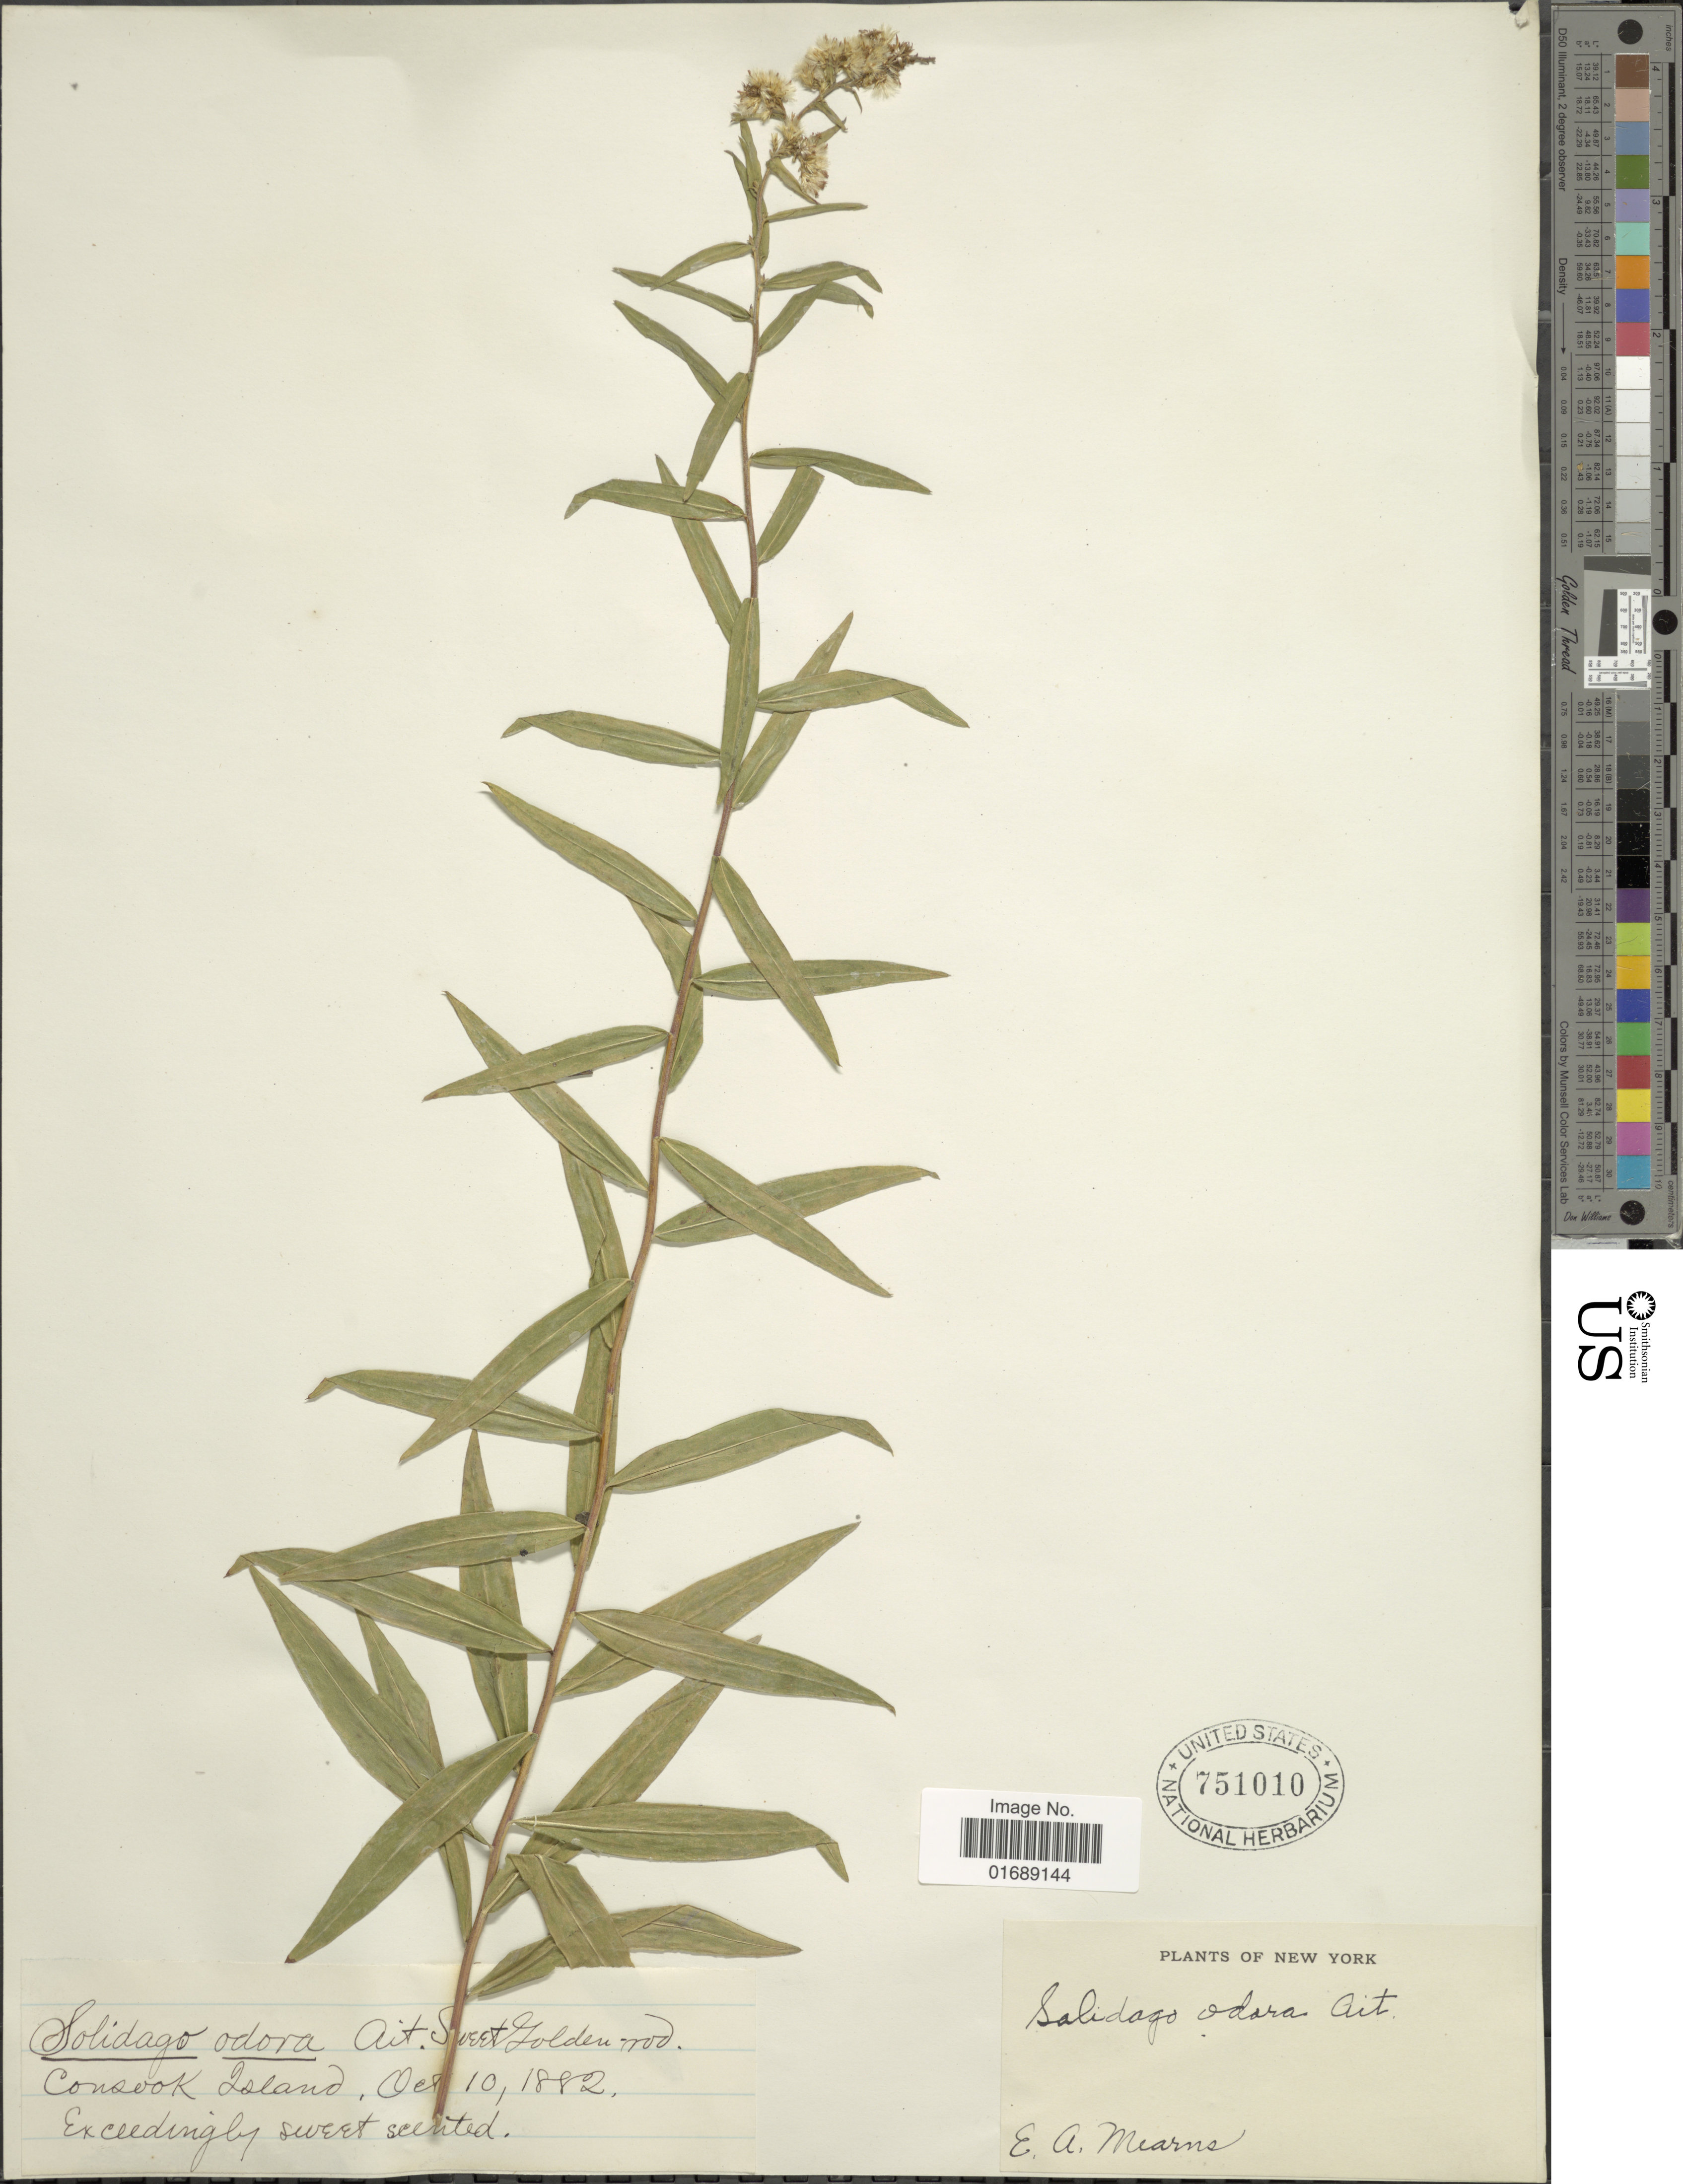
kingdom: Plantae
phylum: Tracheophyta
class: Magnoliopsida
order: Asterales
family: Asteraceae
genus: Solidago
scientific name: Solidago odora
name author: Aiton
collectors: E. A. Mearns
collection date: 1882-10-10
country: United States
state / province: New York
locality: Consook Island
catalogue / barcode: US 751010